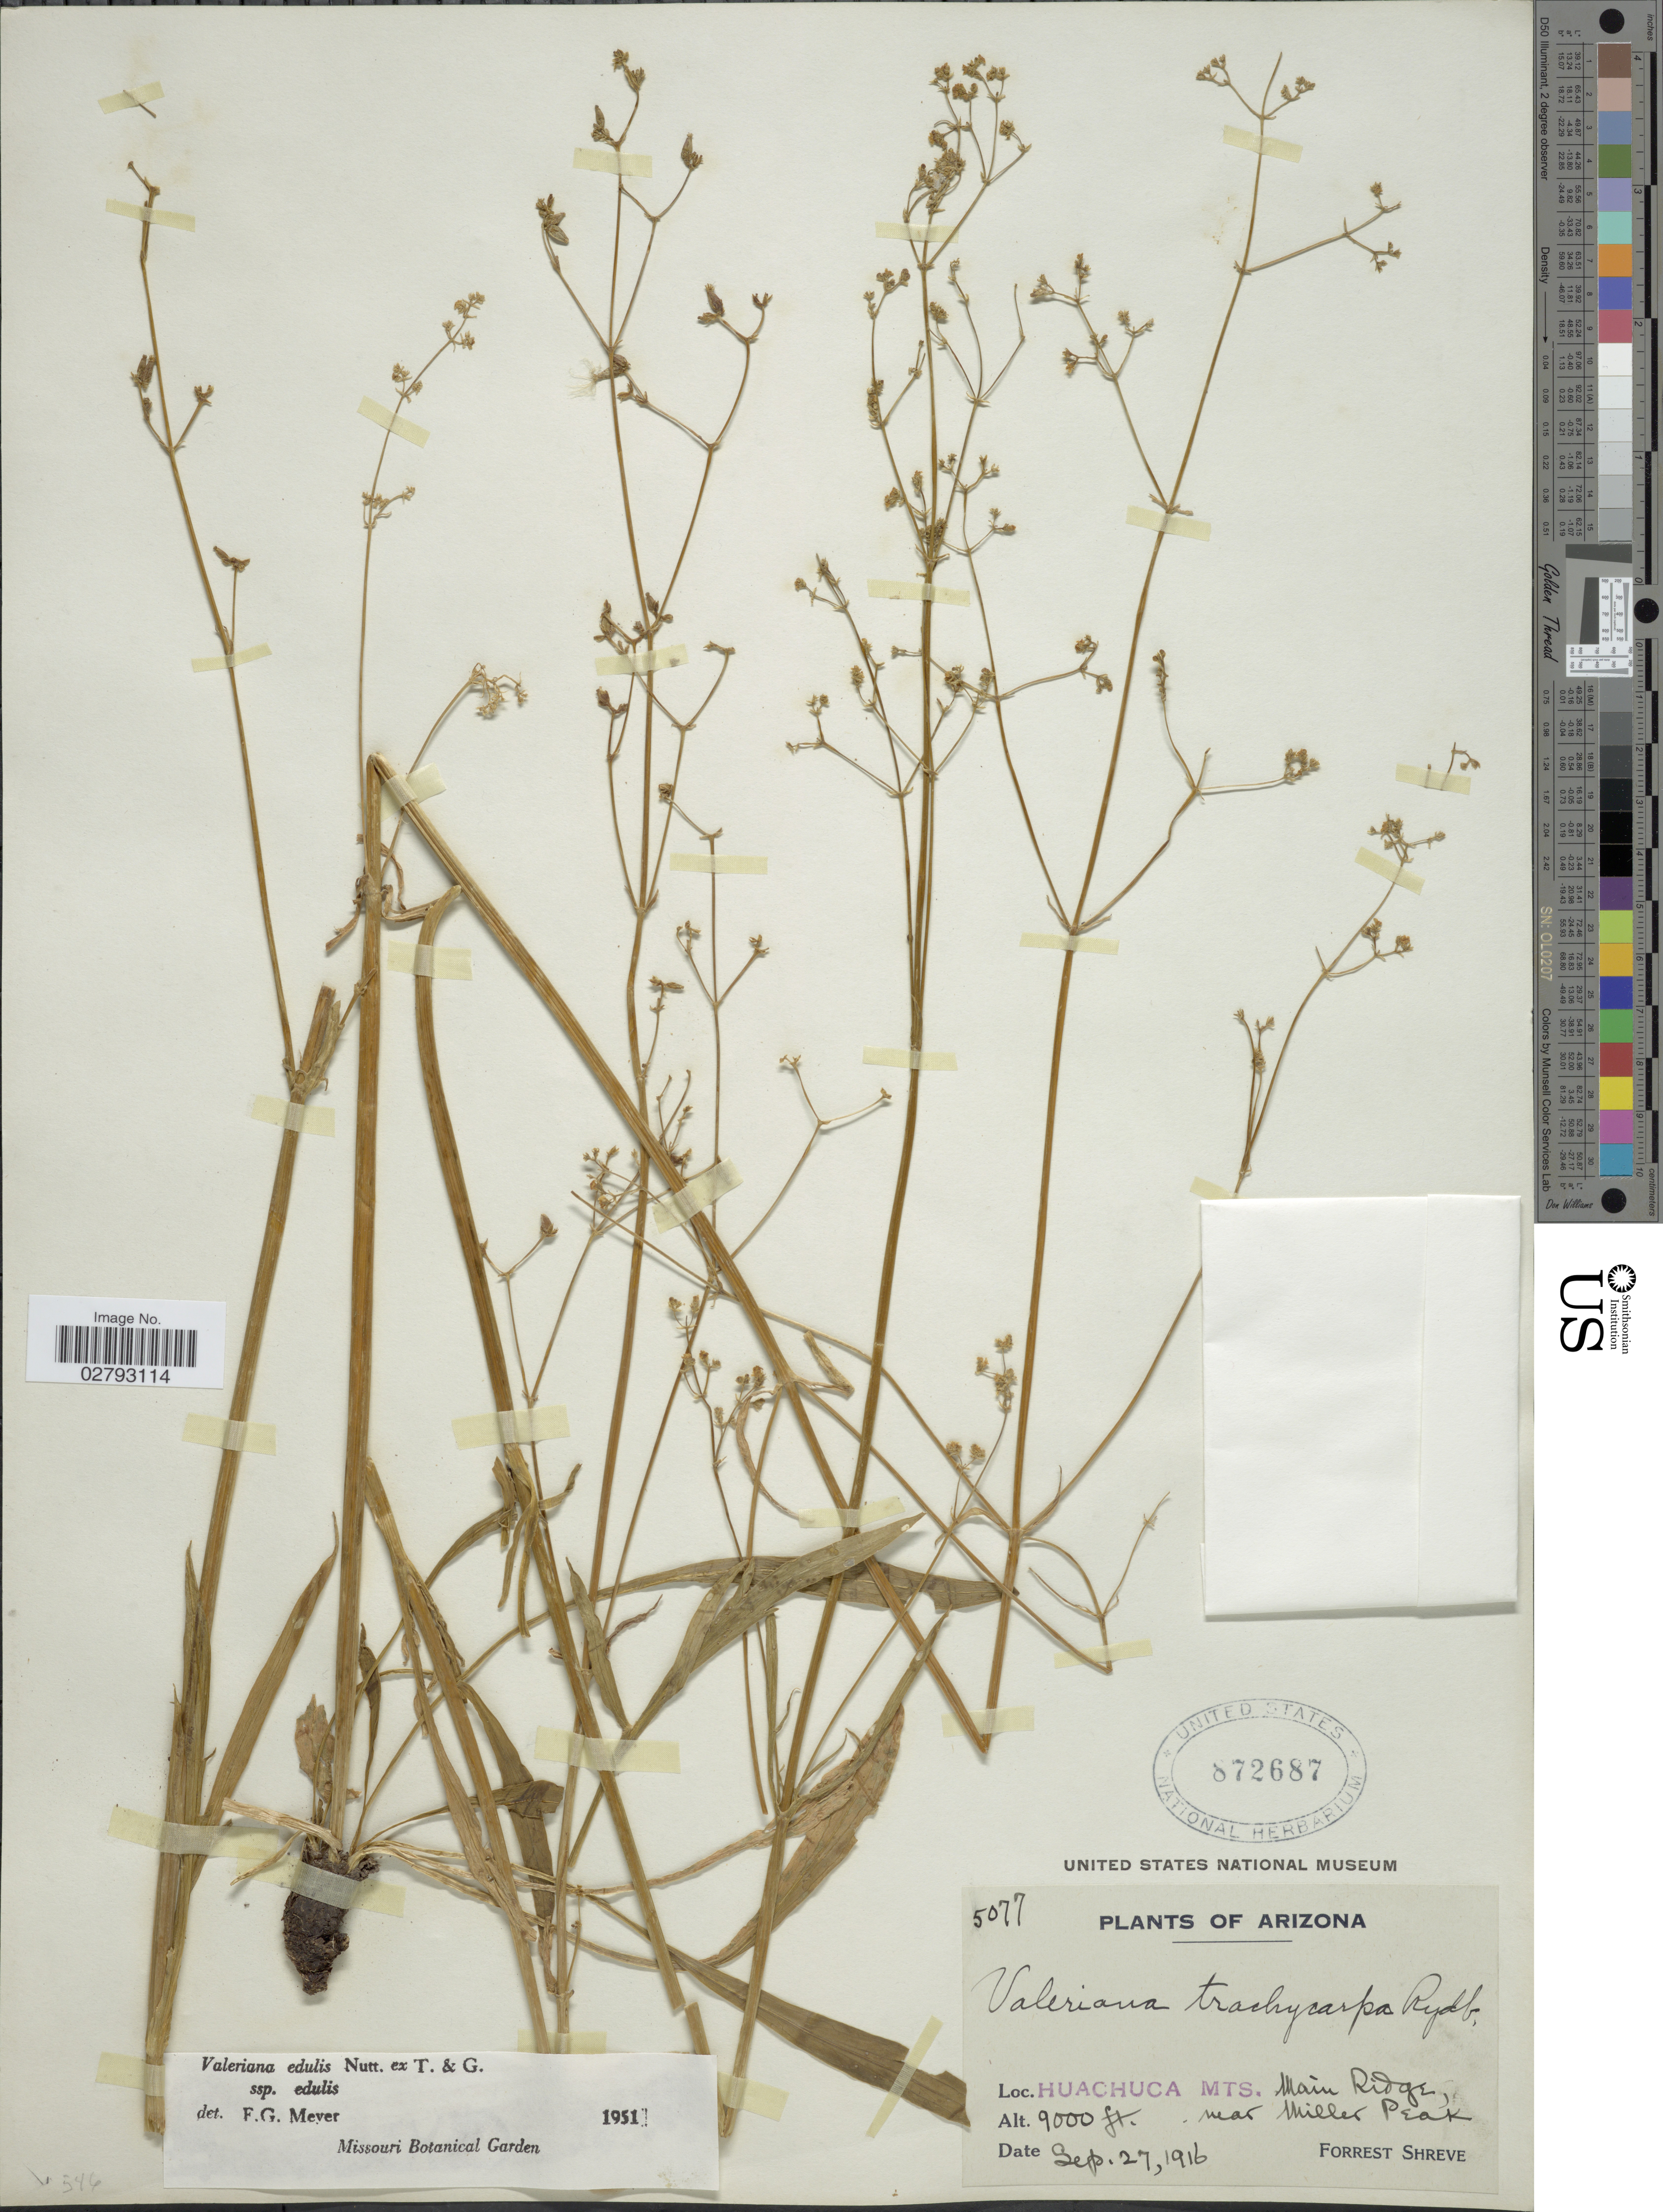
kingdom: Plantae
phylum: Tracheophyta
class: Magnoliopsida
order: Dipsacales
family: Caprifoliaceae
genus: Valeriana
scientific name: Valeriana edulis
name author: Nutt.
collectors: F. Shreve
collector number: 5077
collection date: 1916-09-27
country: United States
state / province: Arizona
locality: Huachuca Mts., Main Ridge, near Miller Peak.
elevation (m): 2743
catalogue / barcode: US 872687